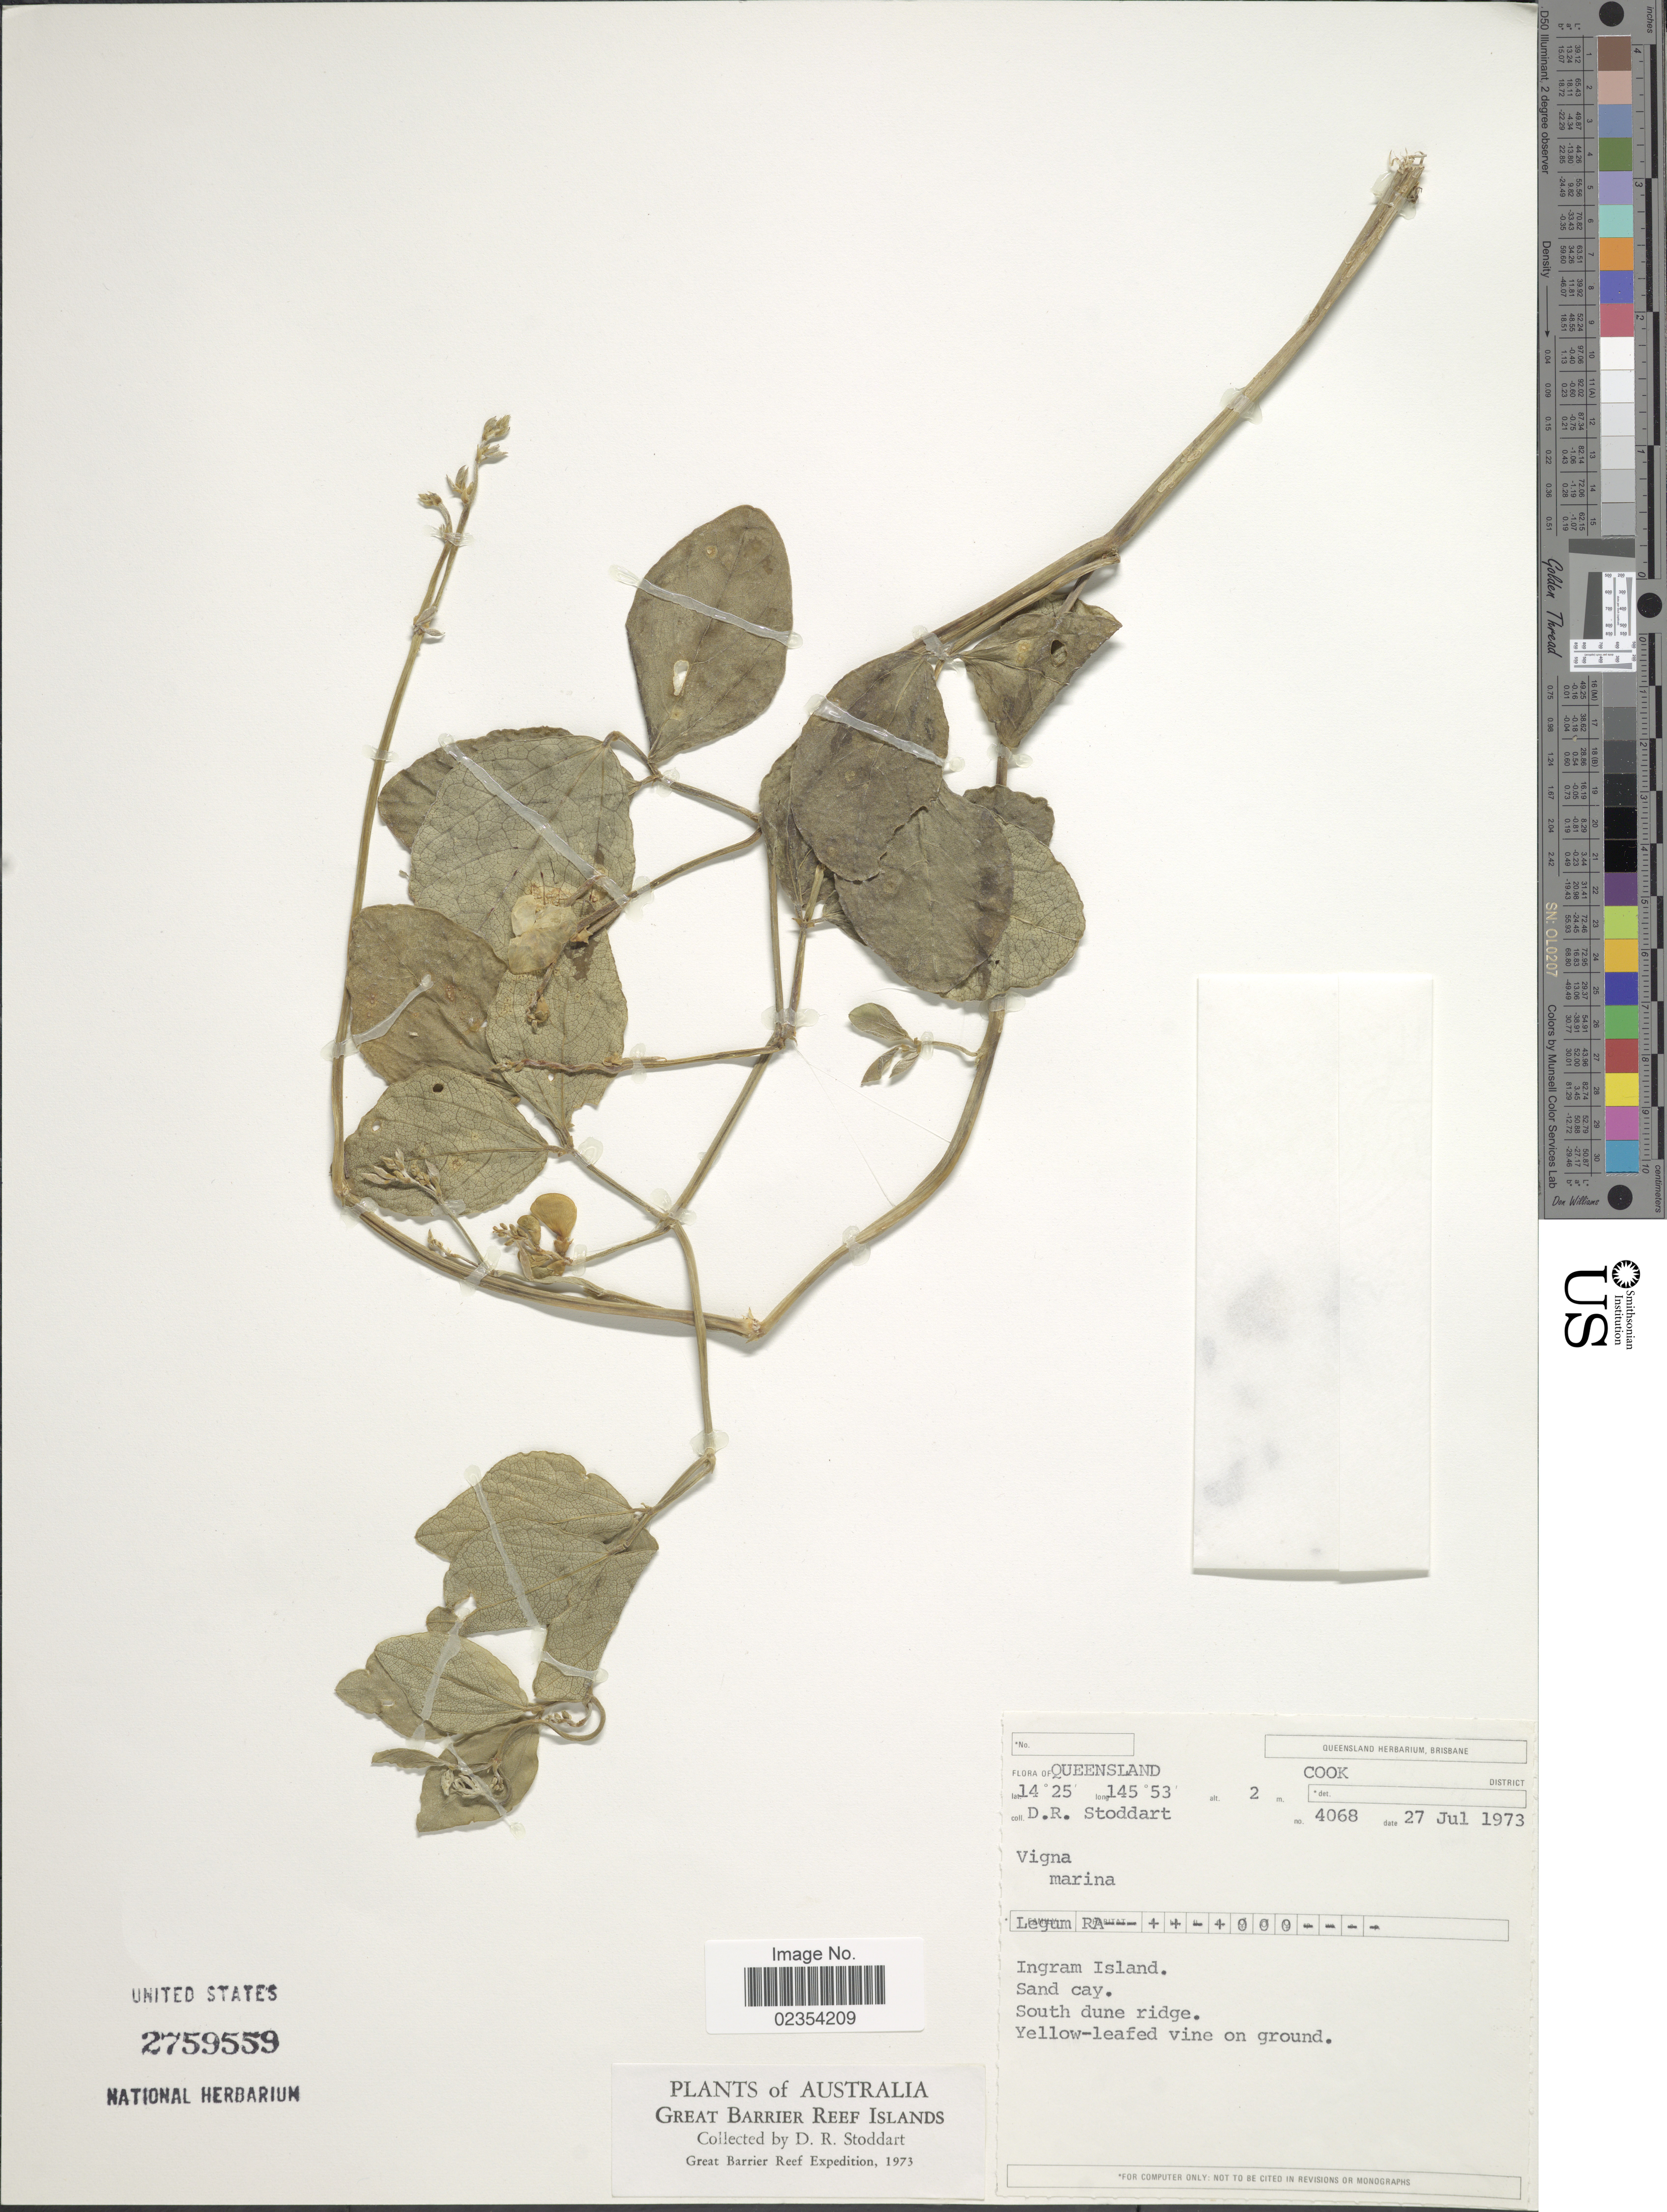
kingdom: Plantae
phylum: Tracheophyta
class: Magnoliopsida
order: Fabales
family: Fabaceae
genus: Vigna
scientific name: Vigna marina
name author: (Burm.) Merr.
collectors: D. R. Stoddart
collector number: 4068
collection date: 1973-07-27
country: Australia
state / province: Queensland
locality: Cook District, Ingram Island, Sand cay. South dune ridge, Great Barrier Reef Islands.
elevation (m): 2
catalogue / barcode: US 2759559